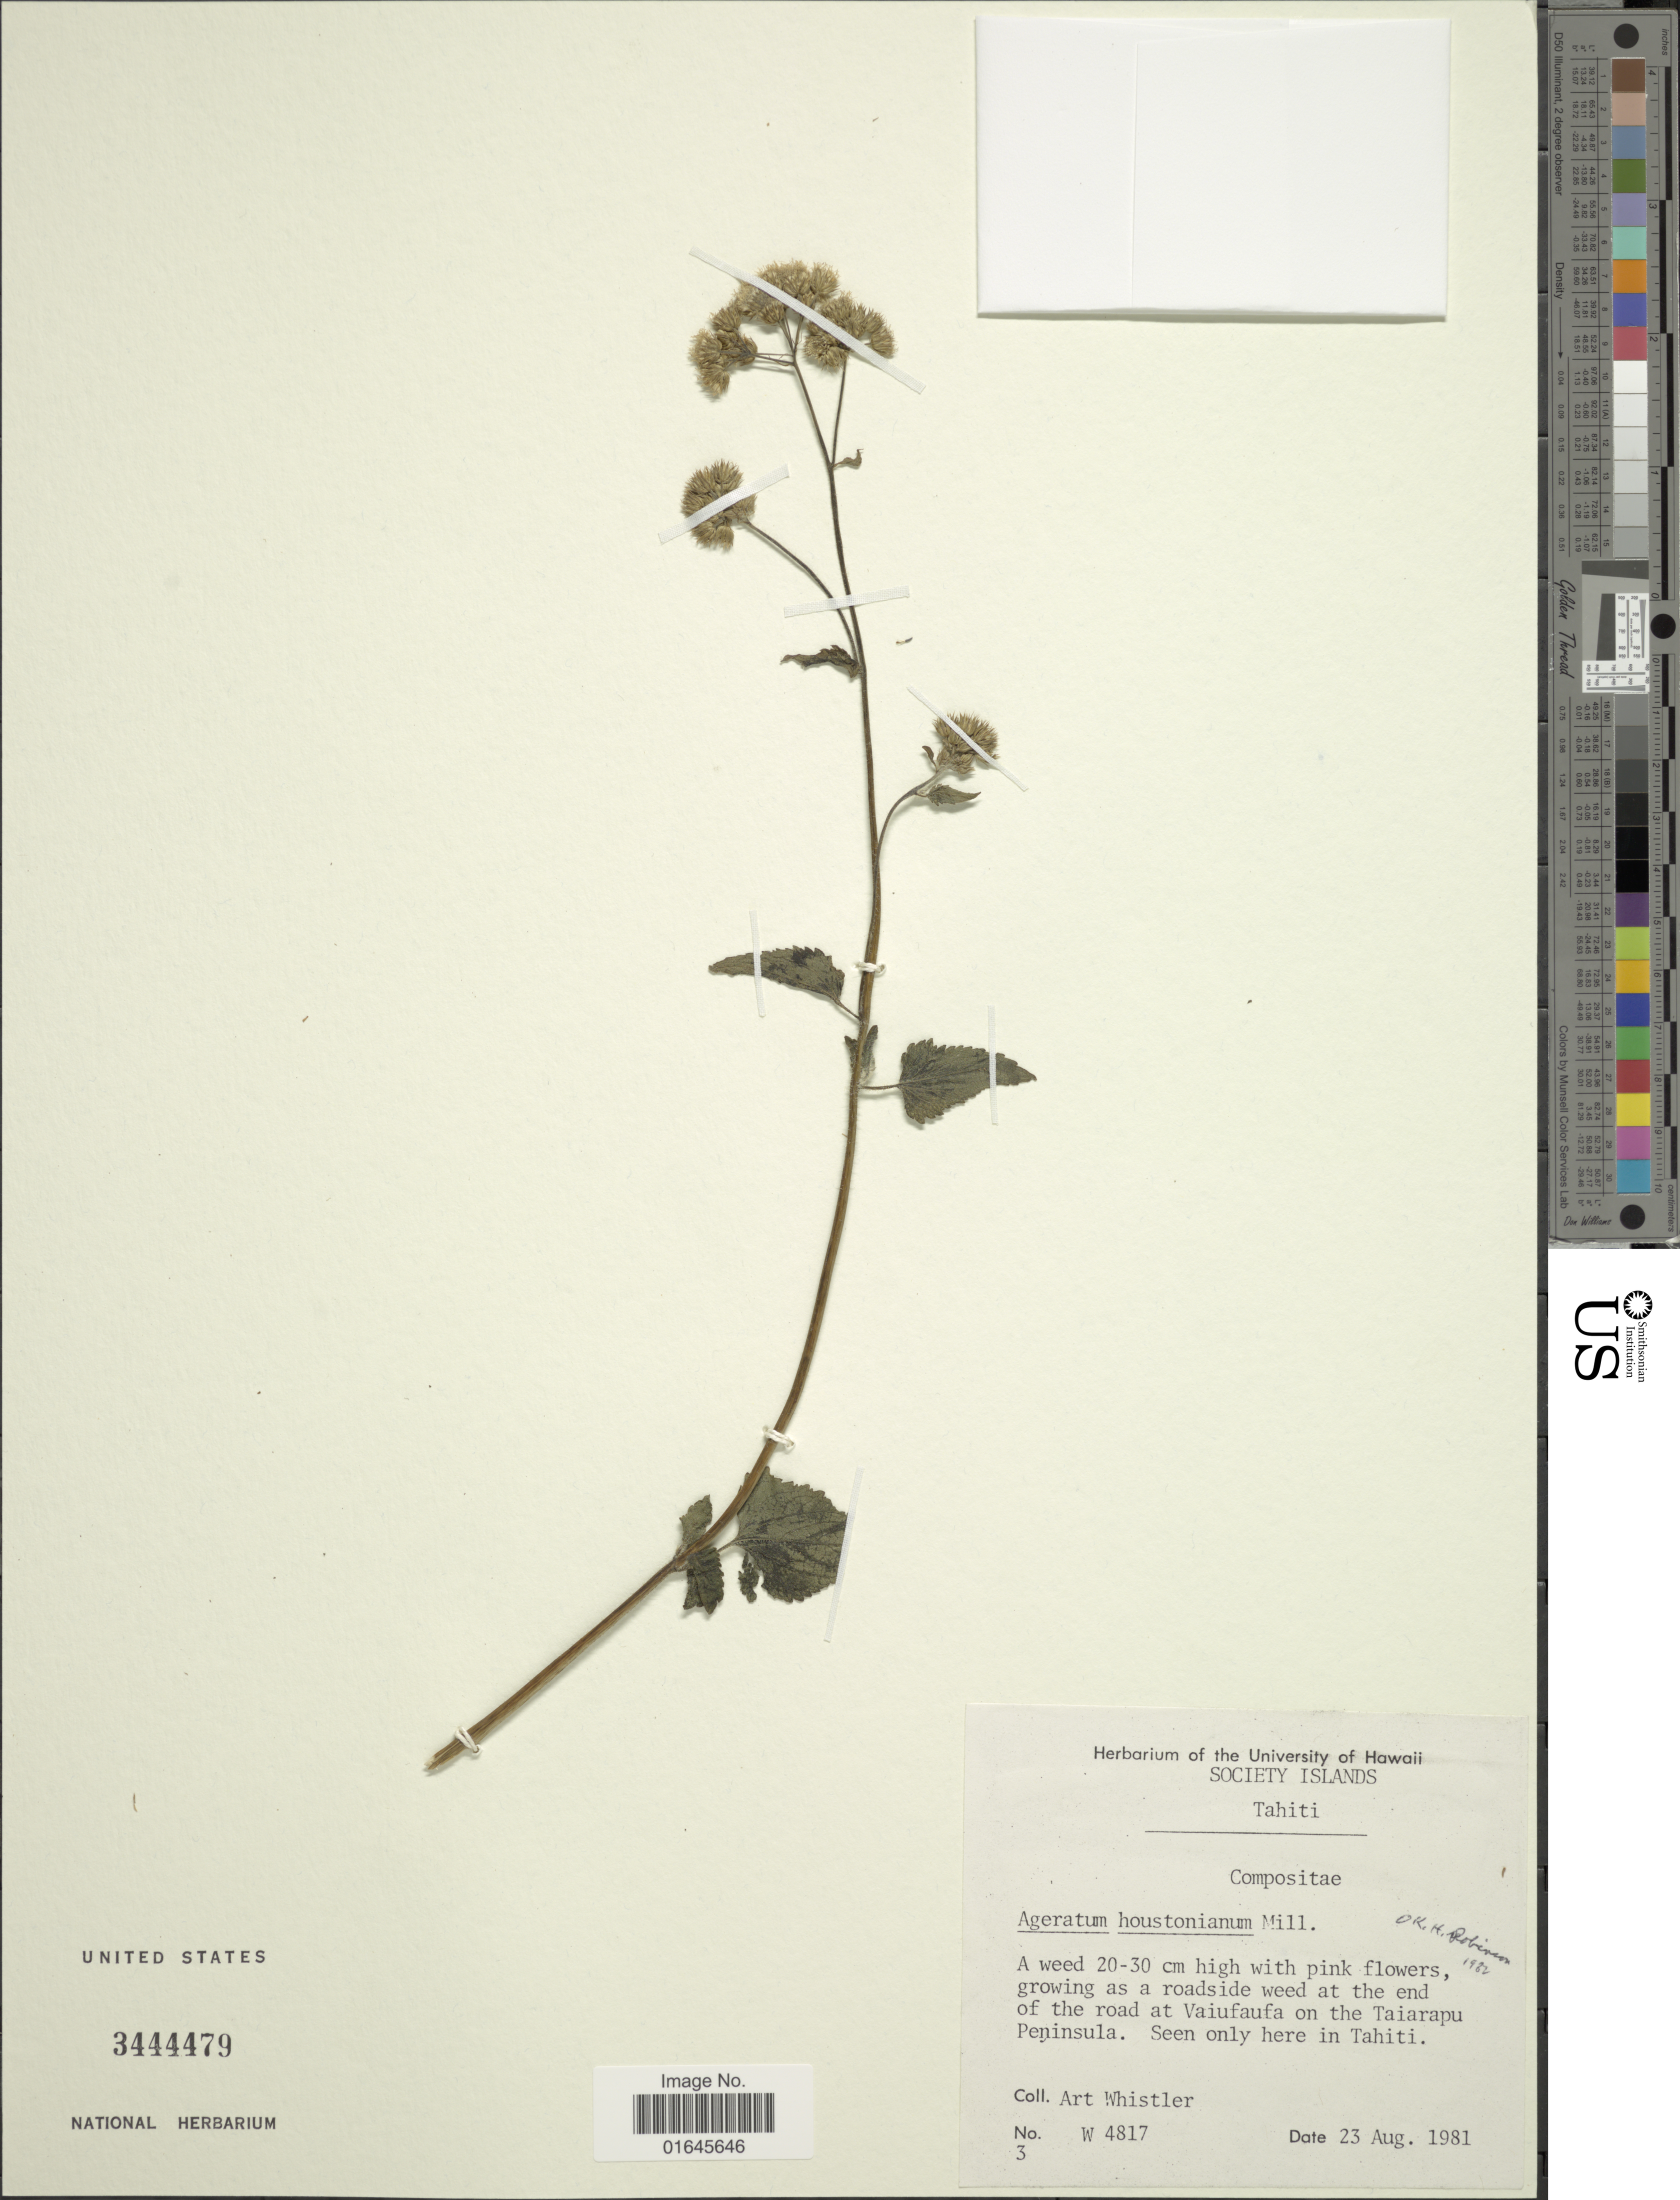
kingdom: Plantae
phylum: Tracheophyta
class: Magnoliopsida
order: Asterales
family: Asteraceae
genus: Ageratum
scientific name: Ageratum houstonianum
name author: Mill.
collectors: A. Whistler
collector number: W4817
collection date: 1981-08-23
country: French Polynesia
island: Tahiti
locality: Society Islands, Tahiti, growing as a roadside weed at the end of the road at Vaiufaufa on the Taiarapu Peninsula, Seen only here in Tahiti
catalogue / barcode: US 3444479